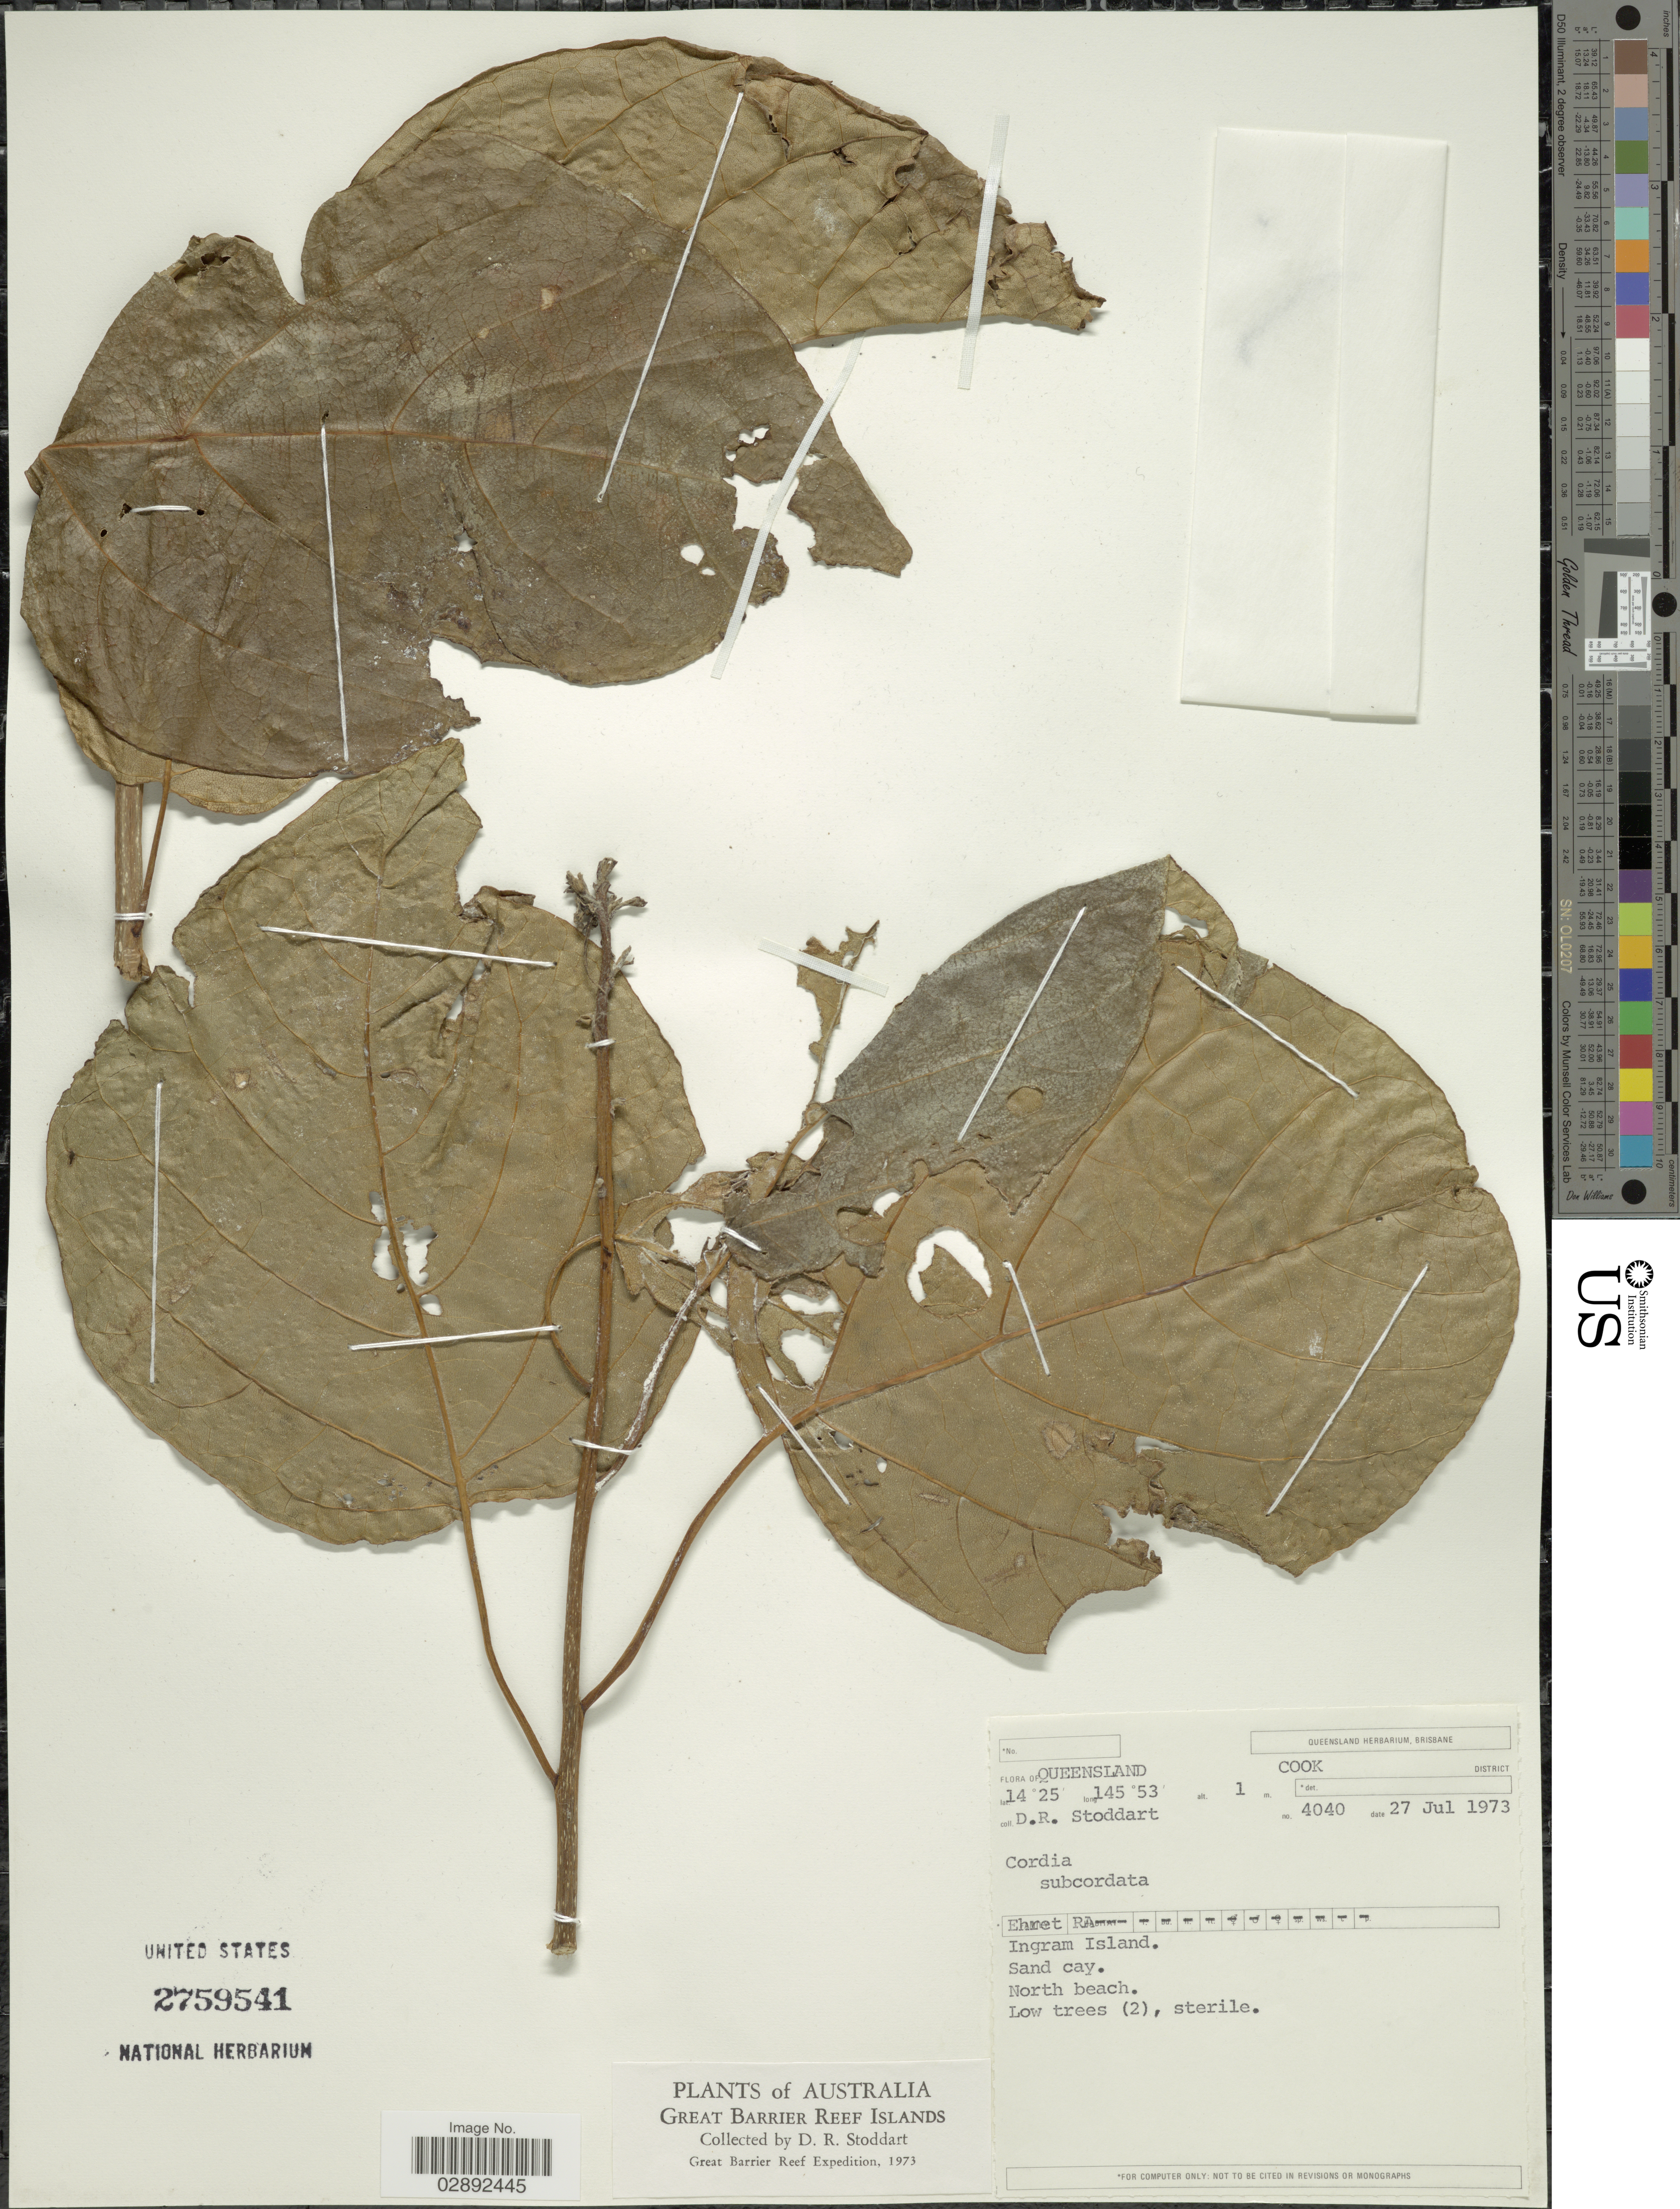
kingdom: Plantae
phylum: Tracheophyta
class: Magnoliopsida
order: Boraginales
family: Cordiaceae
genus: Cordia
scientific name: Cordia subcordata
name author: Lam.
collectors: D. R. Stoddart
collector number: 4040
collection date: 1973-07-27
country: Australia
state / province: Queensland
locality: Cook District. Ingram Island.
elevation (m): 1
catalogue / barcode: US 2759541